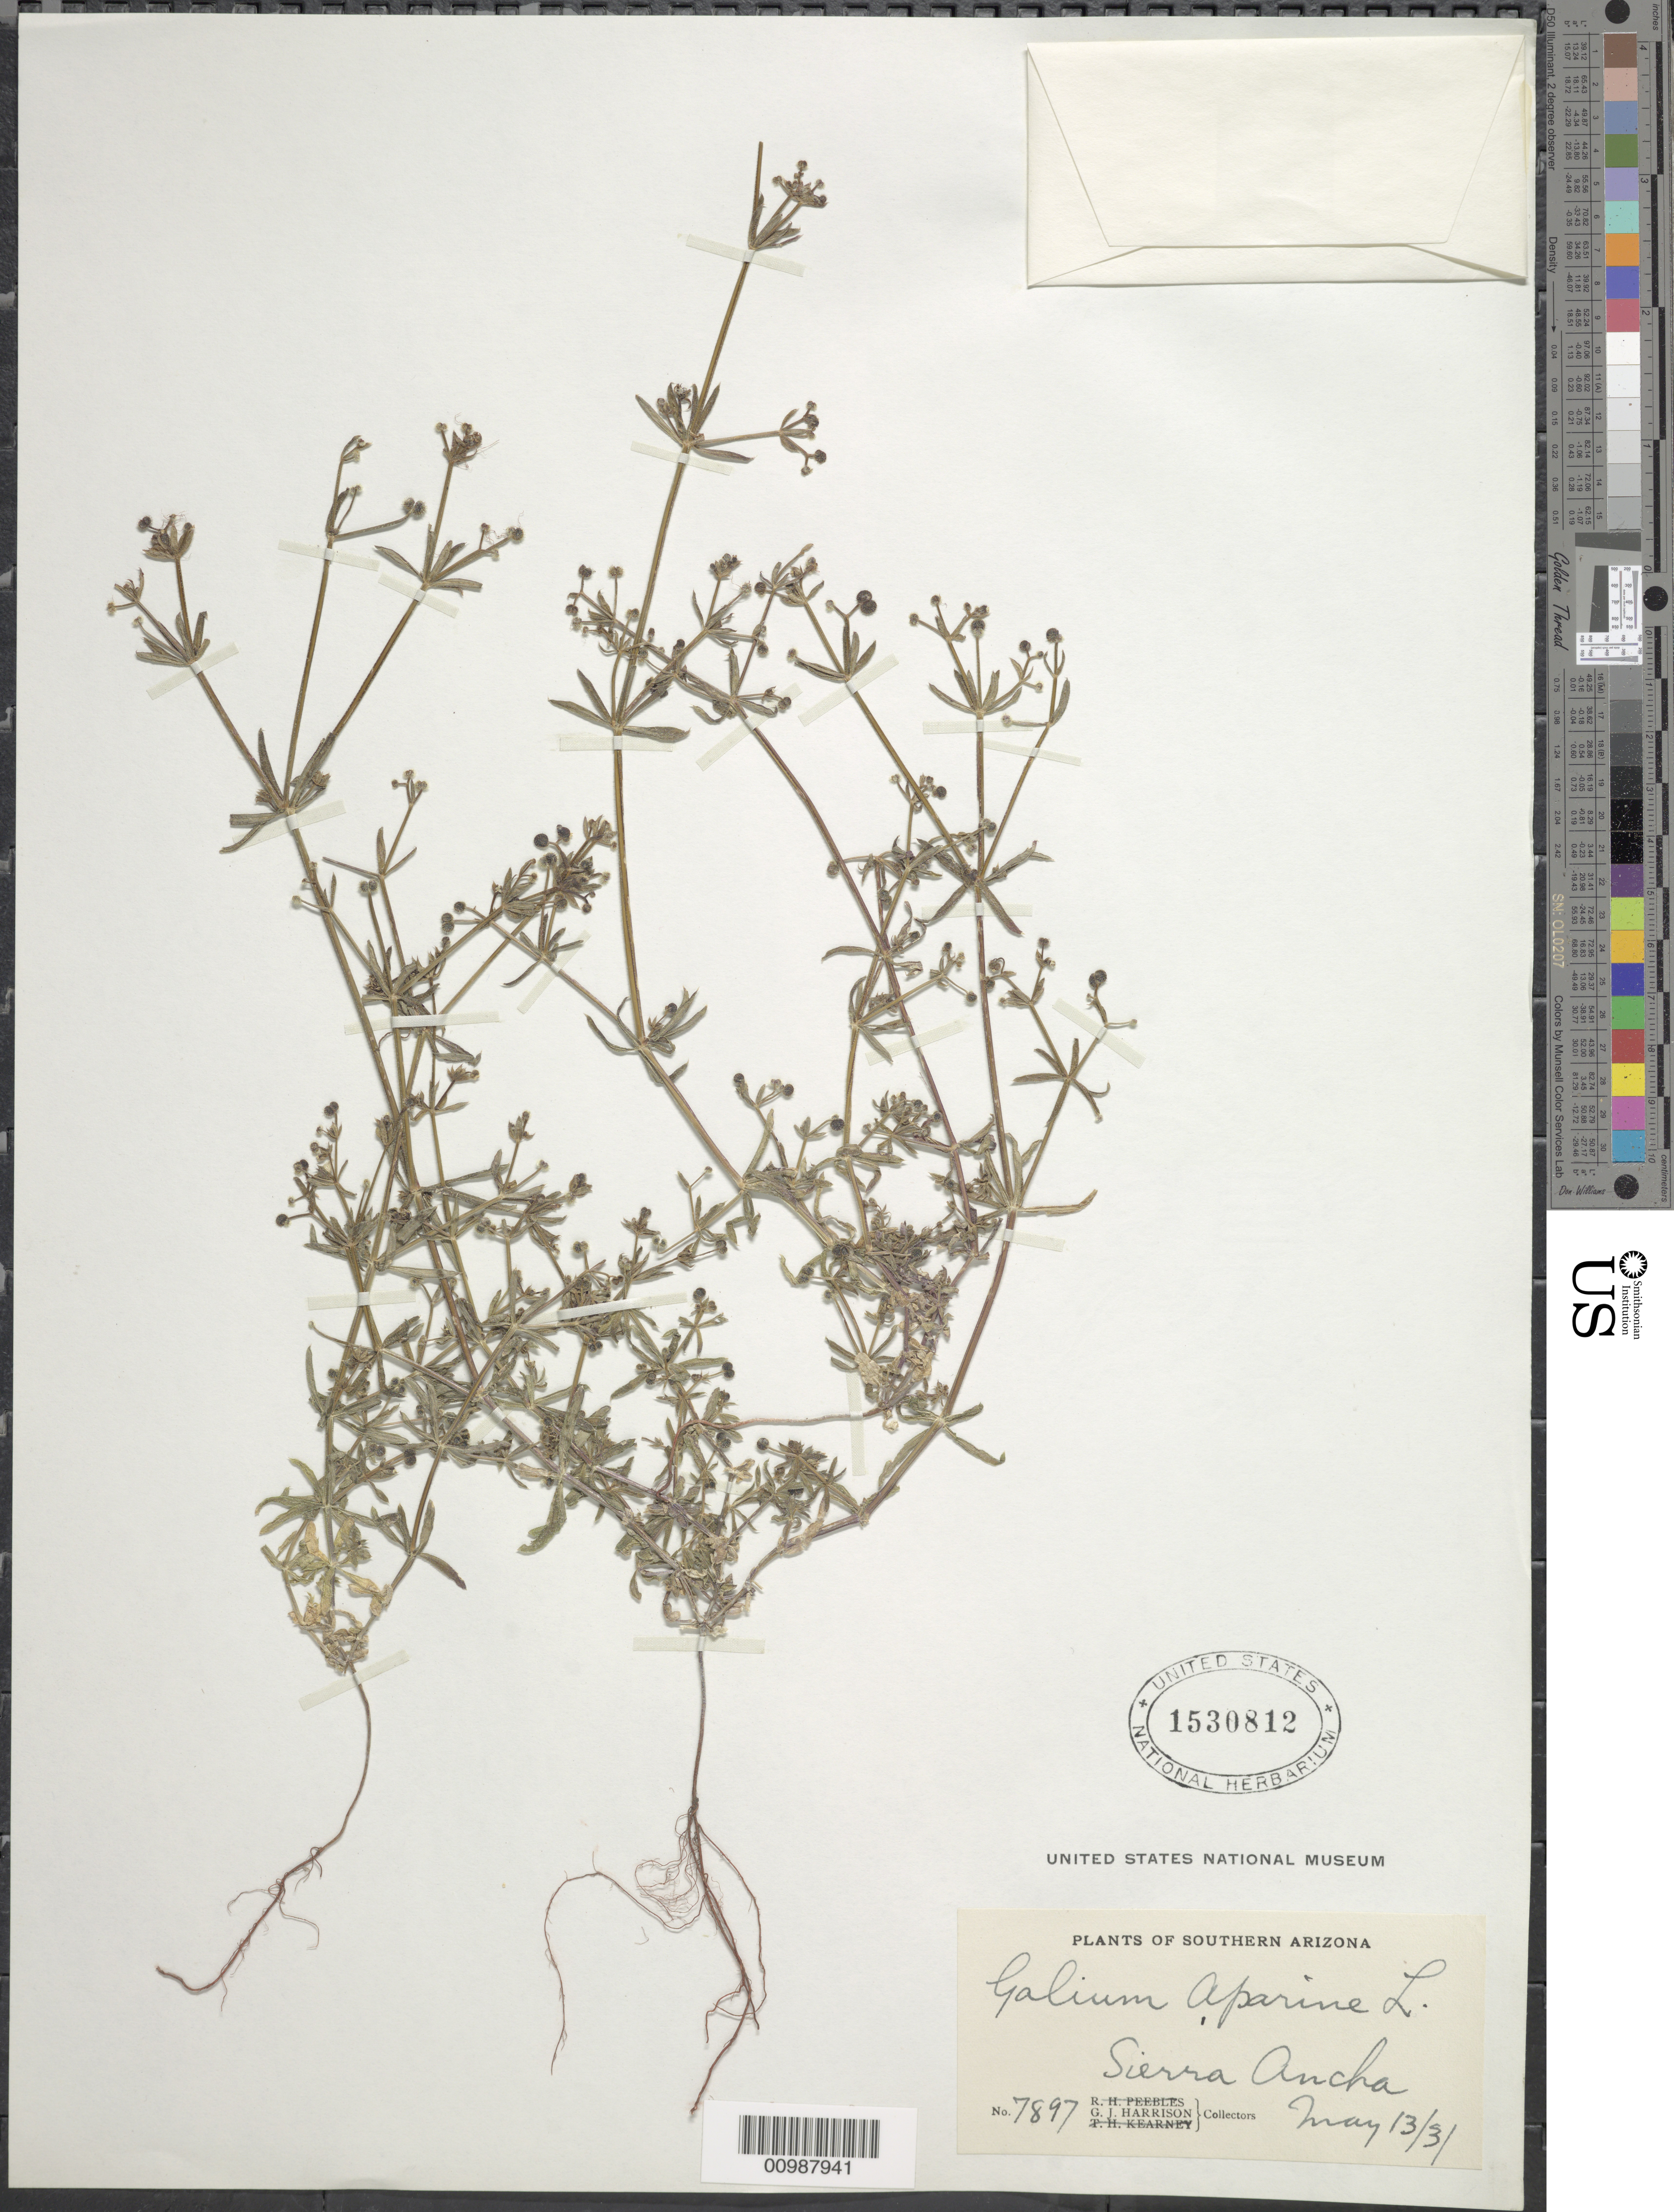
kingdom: Plantae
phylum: Tracheophyta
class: Magnoliopsida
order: Gentianales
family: Rubiaceae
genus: Galium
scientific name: Galium aparine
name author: L.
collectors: G. J. Harrison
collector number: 7897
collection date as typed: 13 May 1831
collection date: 1831-05-13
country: United States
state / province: Arizona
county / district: Gila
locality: Sierra Ancha.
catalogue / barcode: US 1530812